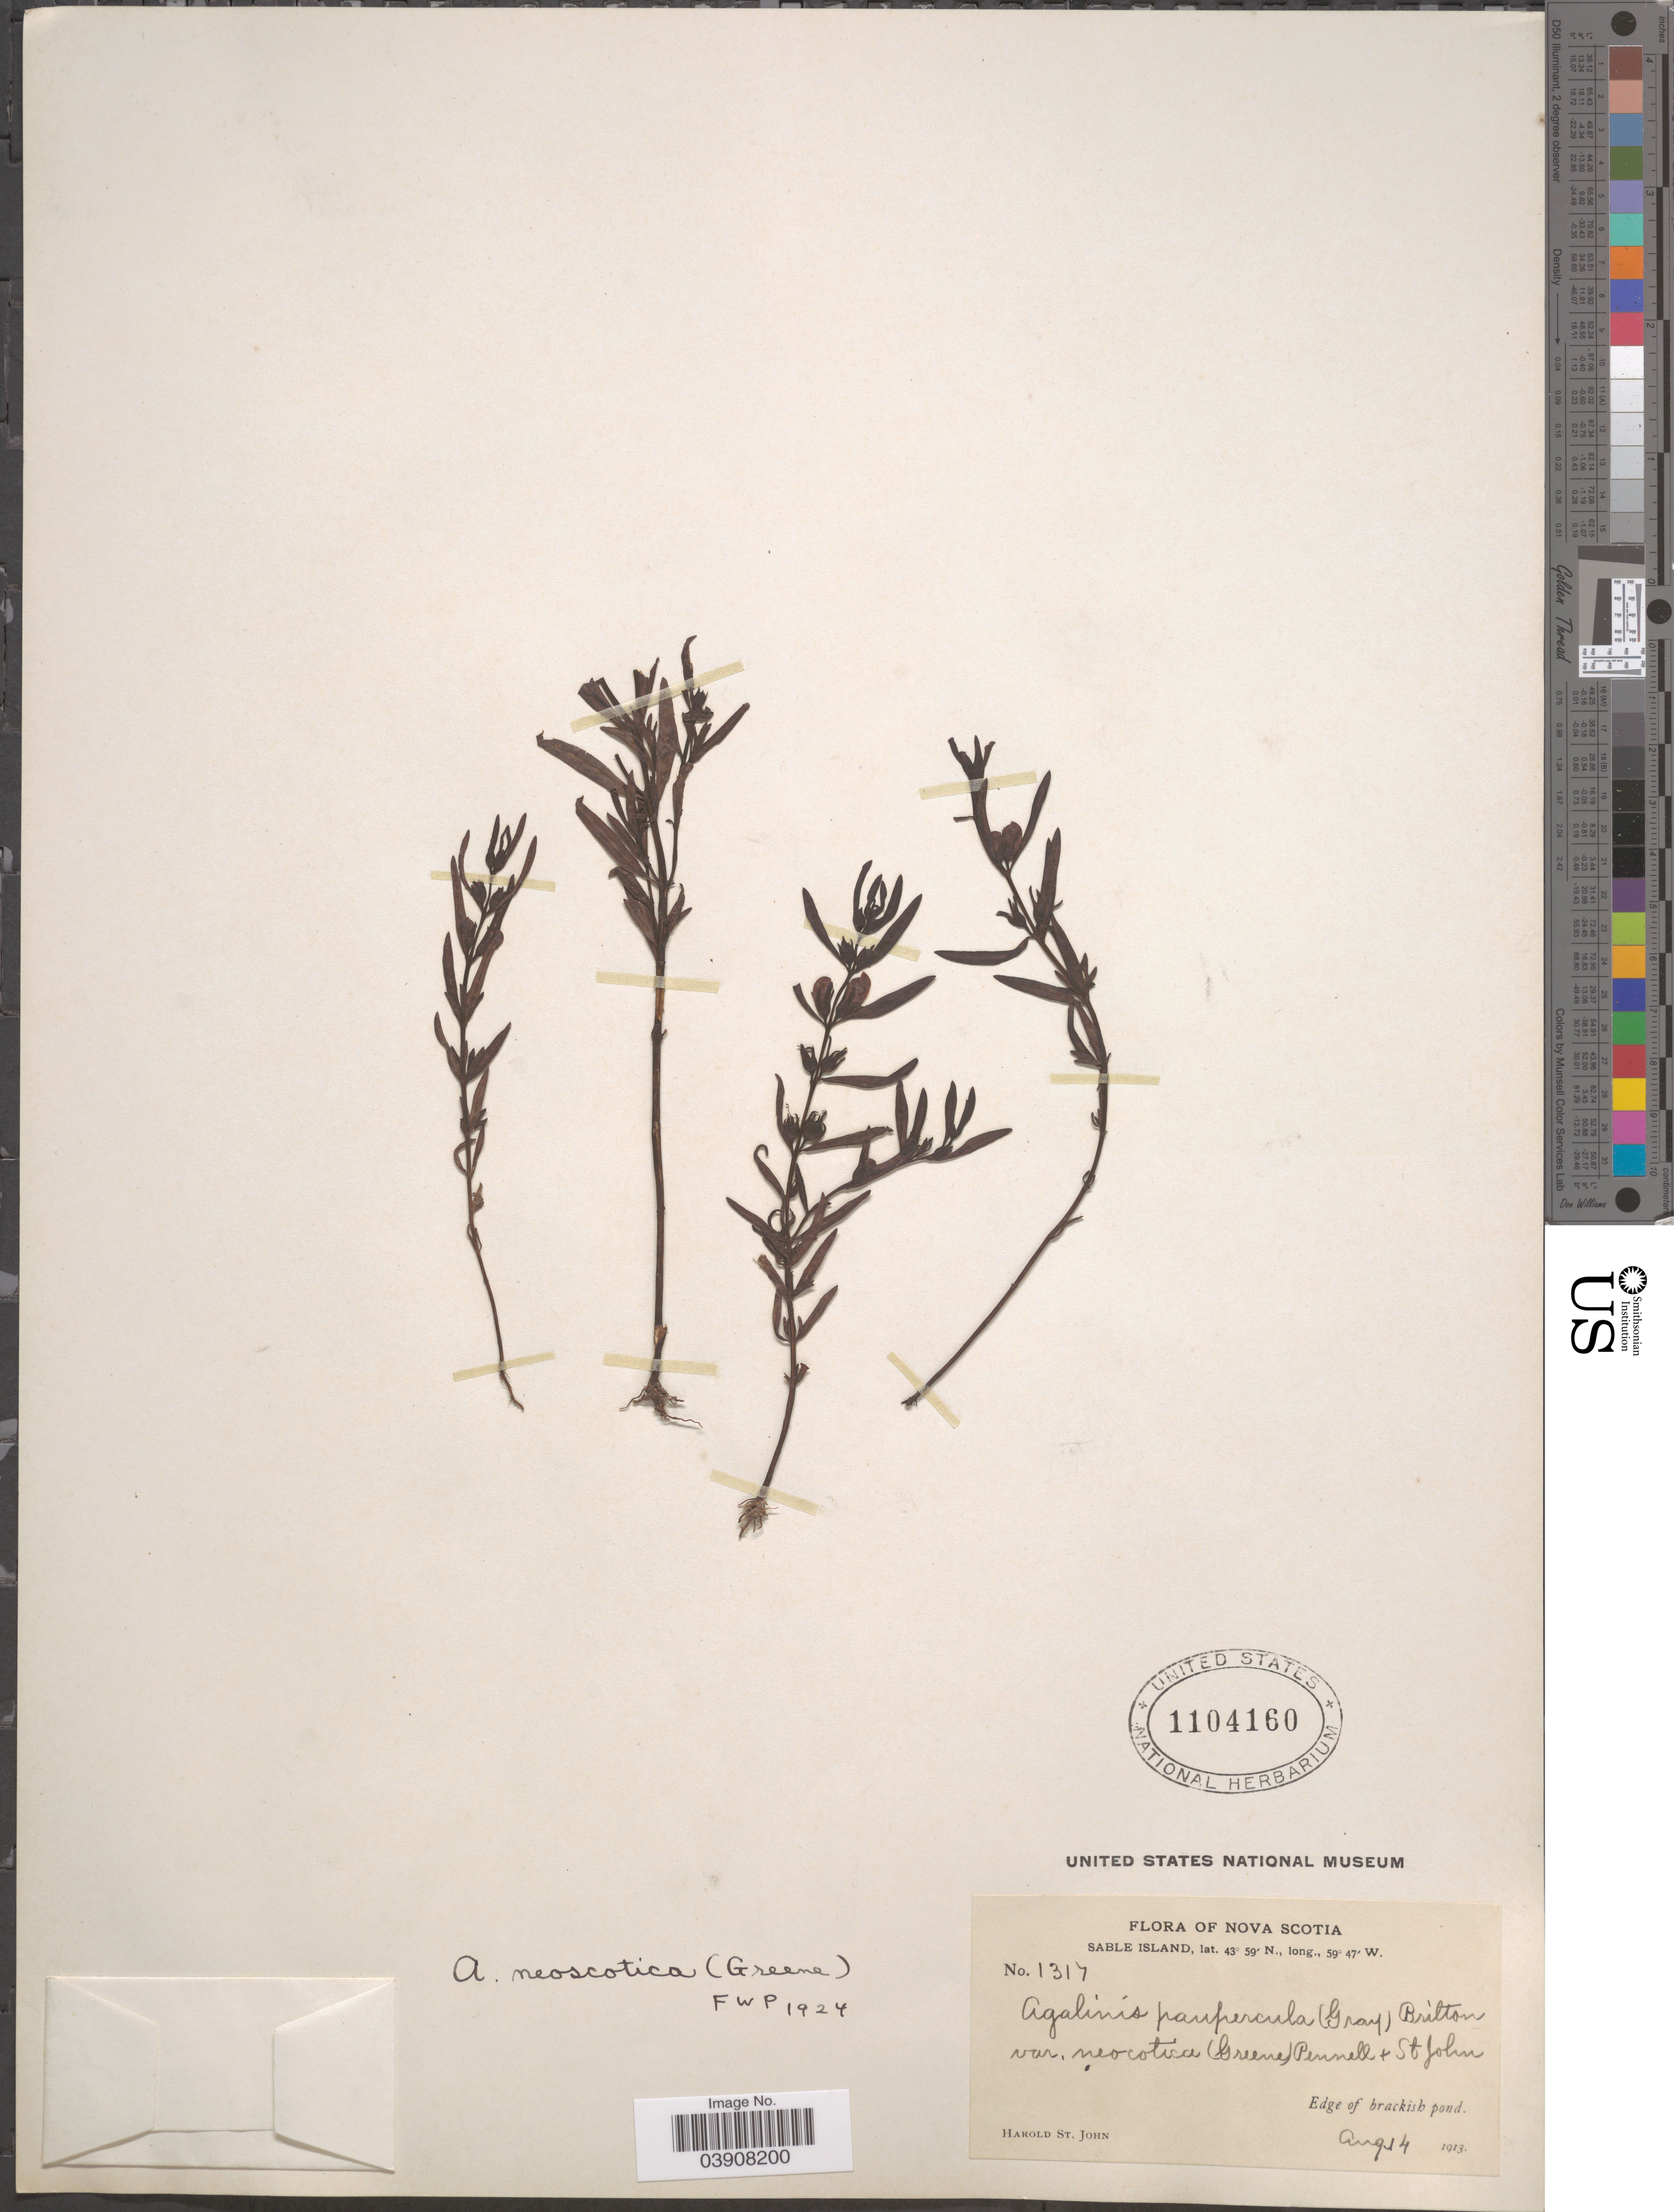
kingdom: Plantae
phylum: Tracheophyta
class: Magnoliopsida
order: Lamiales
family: Orobanchaceae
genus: Agalinis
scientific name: Agalinis neoscotica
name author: (Greene) Fernald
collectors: H. St. John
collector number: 1317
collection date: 1913-08-14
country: Canada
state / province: Nova Scotia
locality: Sable Island. Edge of brackish pond.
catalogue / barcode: US 1104160